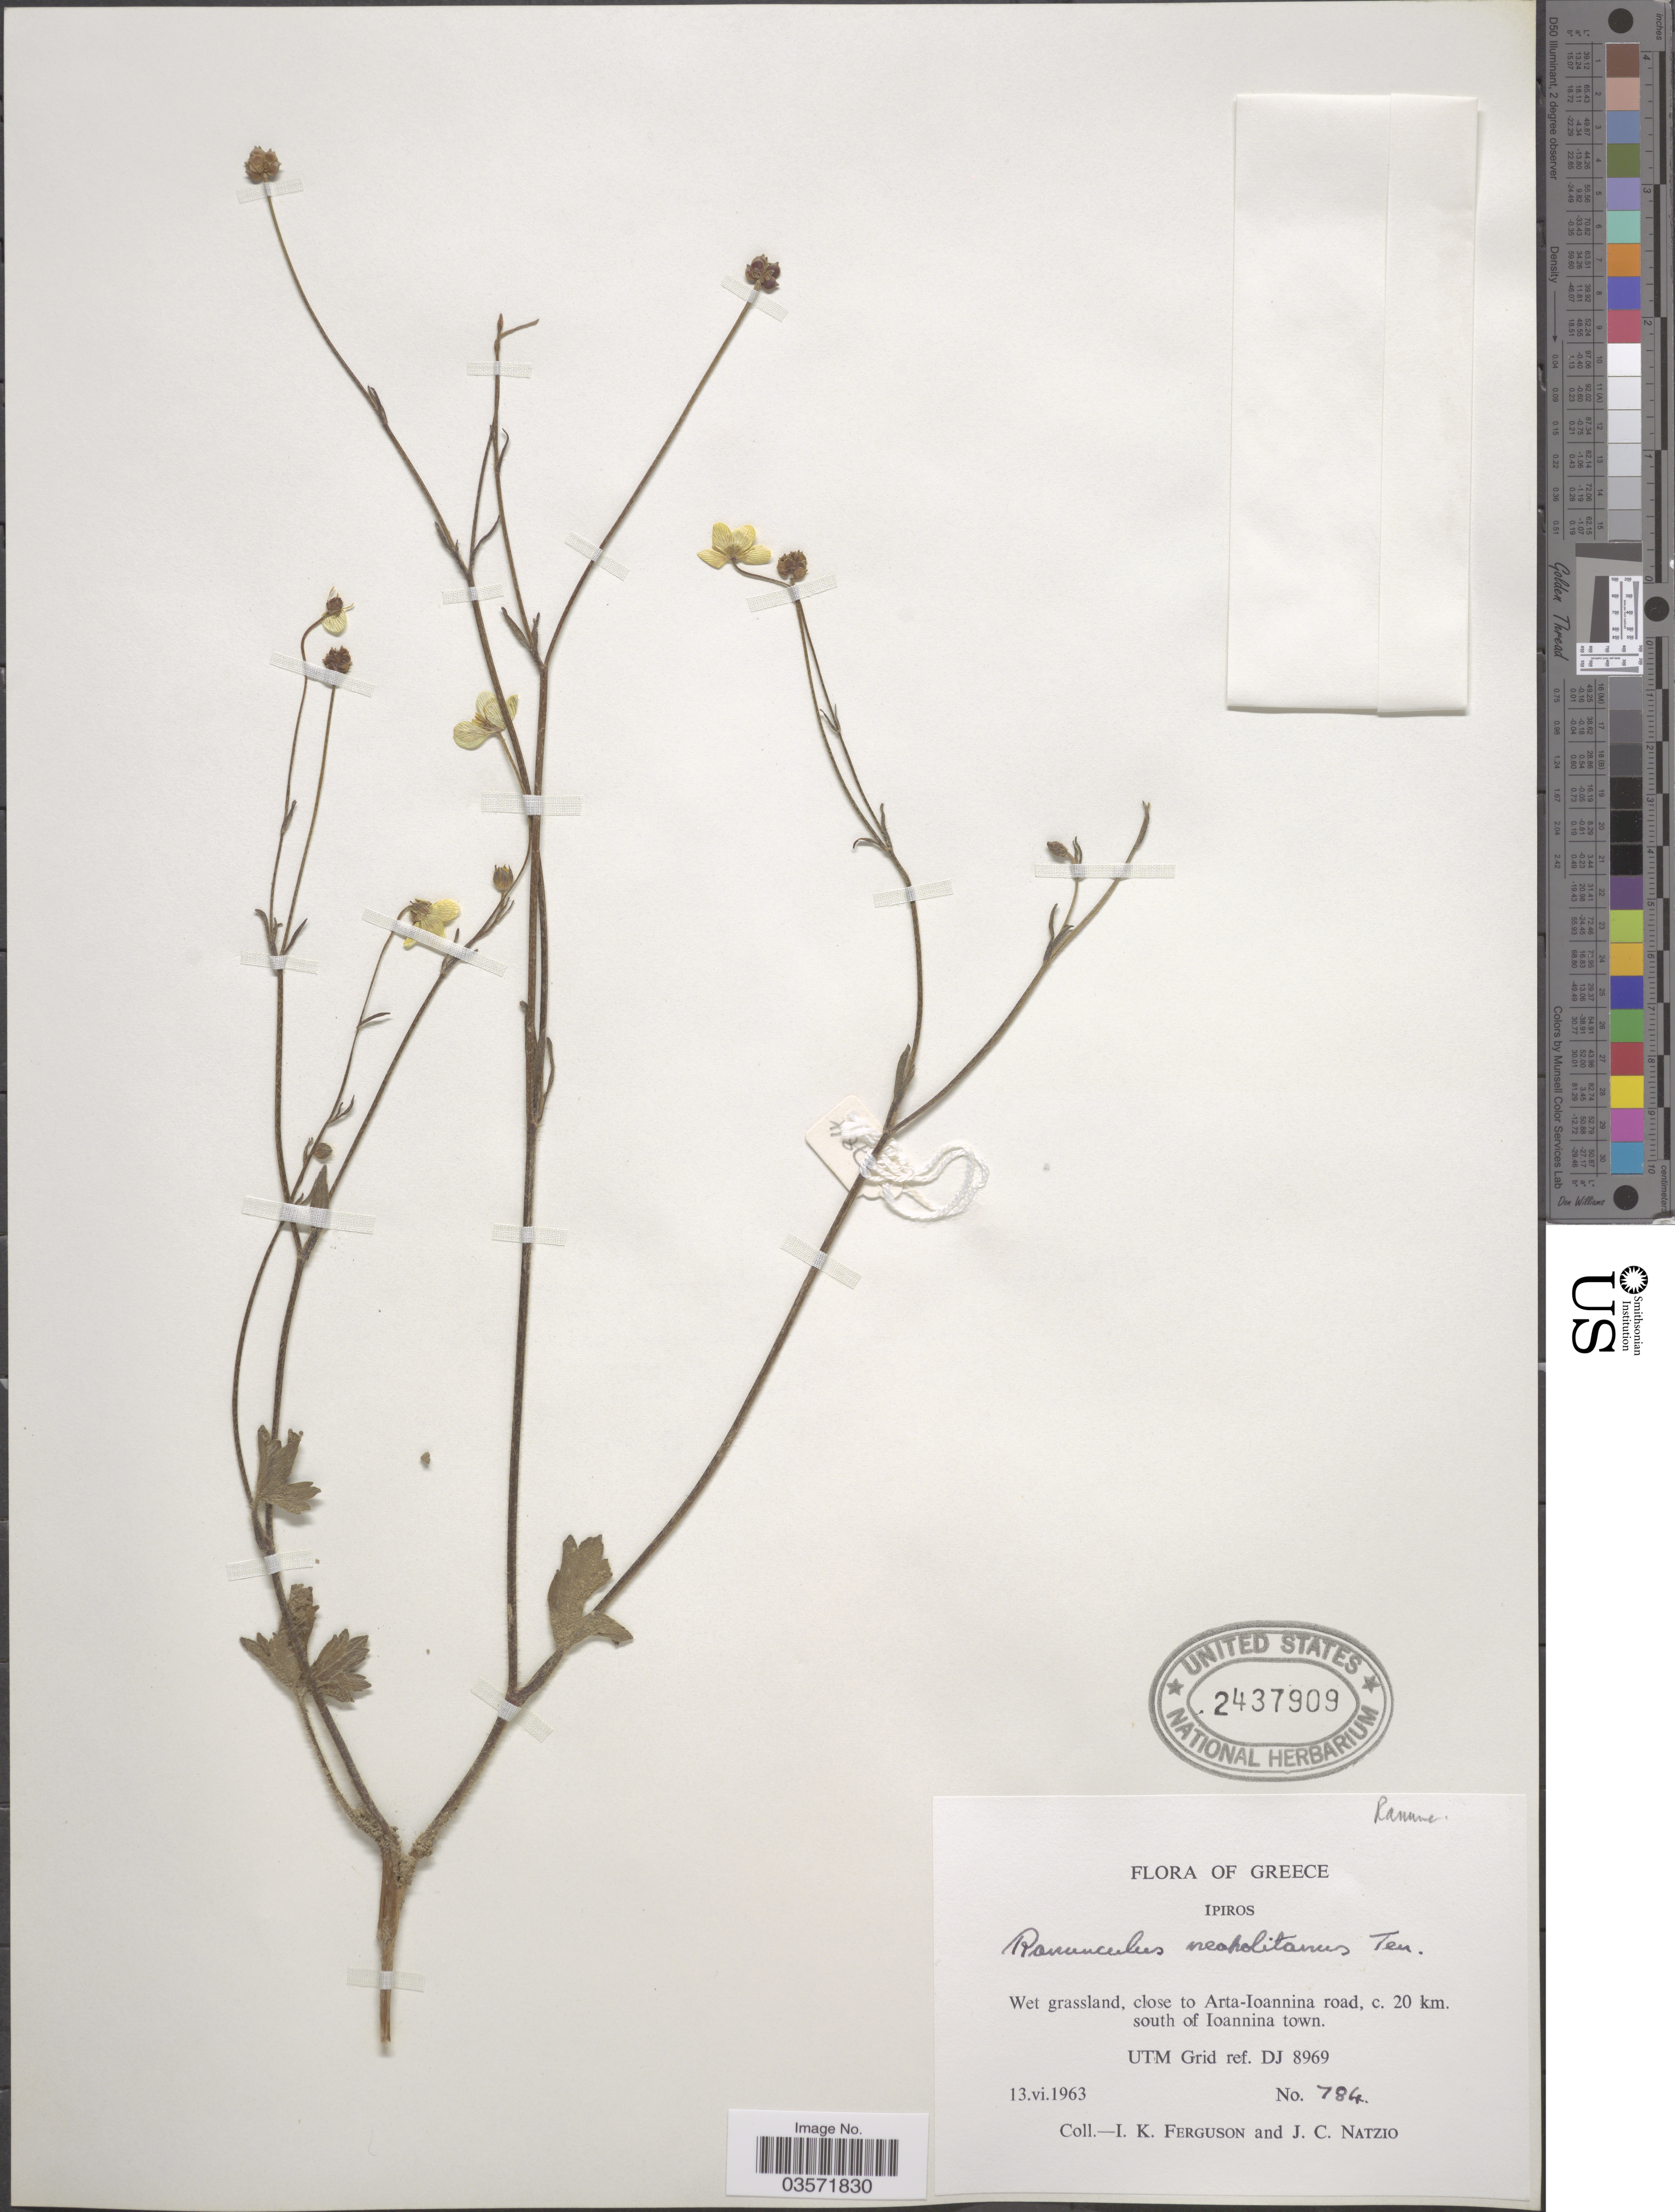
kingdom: Plantae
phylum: Tracheophyta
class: Magnoliopsida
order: Ranunculales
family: Ranunculaceae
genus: Ranunculus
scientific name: Ranunculus neapolitanus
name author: Ten.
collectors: I. K. Ferguson & J. Natzio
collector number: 784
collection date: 1963-06-13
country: Greece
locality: Ipiros. Wet grassland, close to Arta-Ioannina road, c. 20 km. south of Ioannina town. UTM Grid ref. DJ 8969.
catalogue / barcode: US 2437909